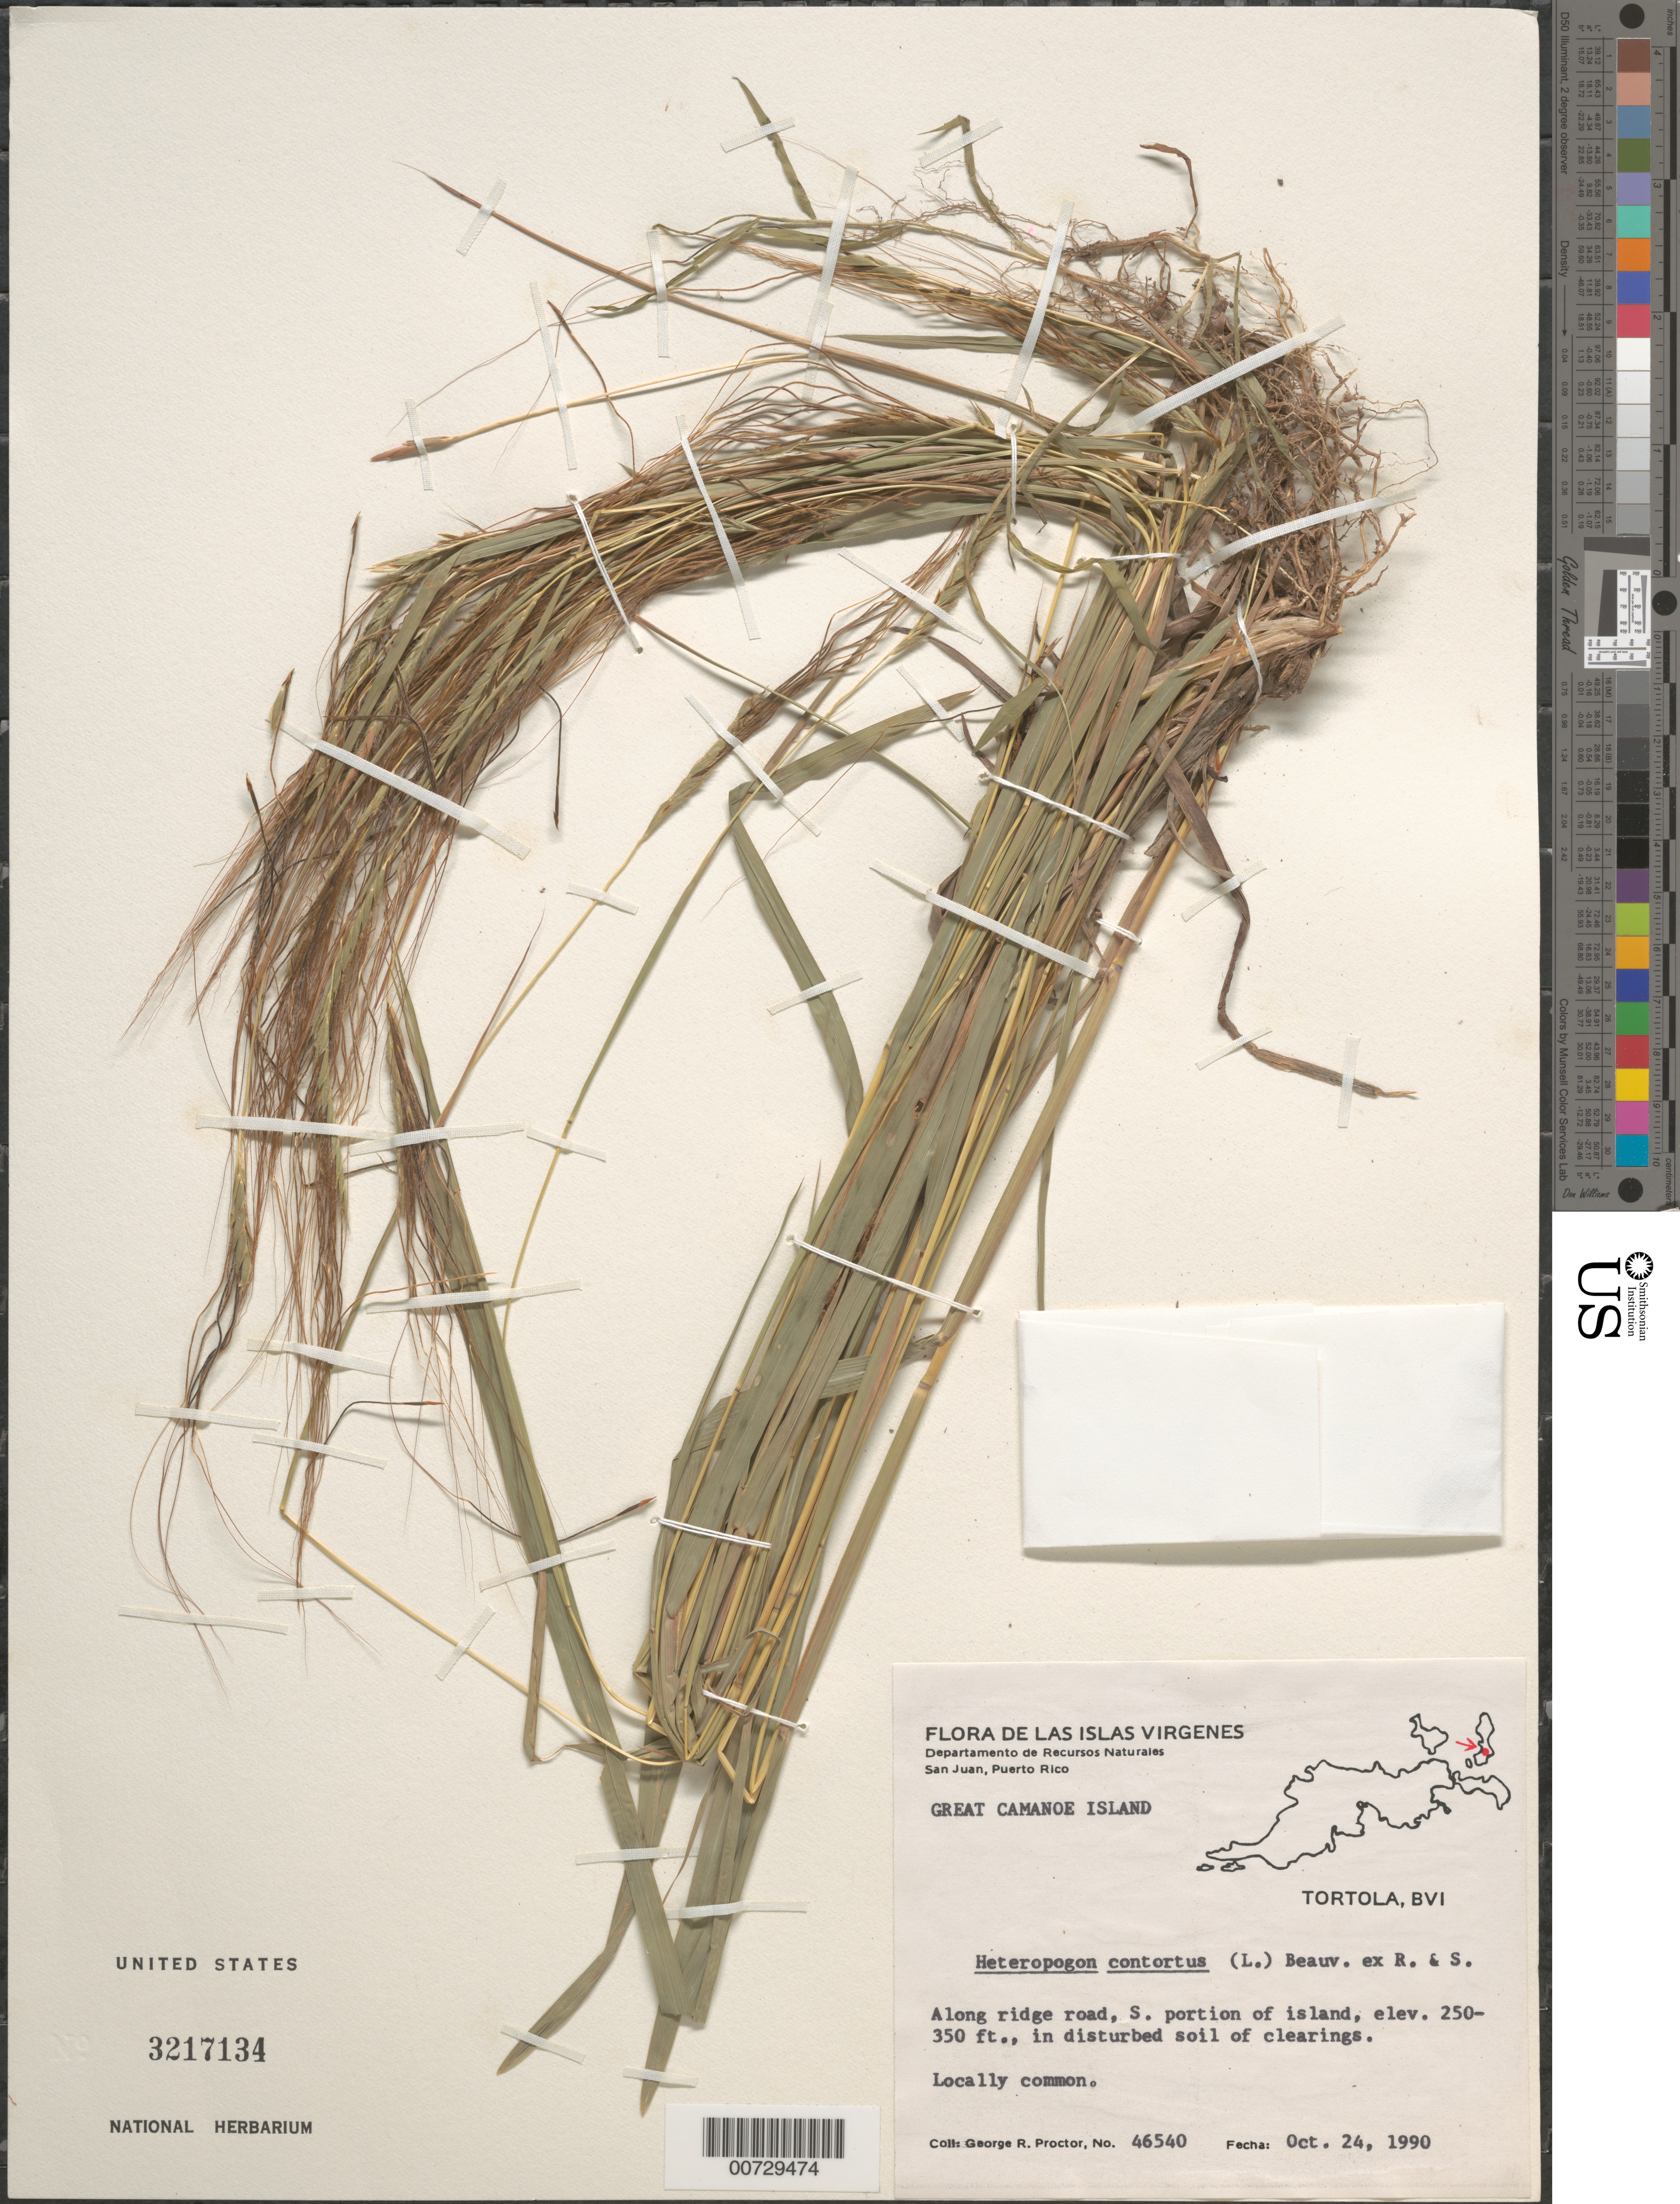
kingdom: Plantae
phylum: Tracheophyta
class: Liliopsida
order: Poales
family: Poaceae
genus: Heteropogon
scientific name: Heteropogon contortus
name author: (L.) P. Beauv. ex Roem. & Schult.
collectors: G. R. Proctor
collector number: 46540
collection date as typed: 24 Oct 1990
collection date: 1990-10-24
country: British Virgin Islands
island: Great Camanoe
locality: Great Camanoe Is.: along ridge road, S portion of island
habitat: In disturbed soil of clearings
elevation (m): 76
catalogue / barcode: US 3217134